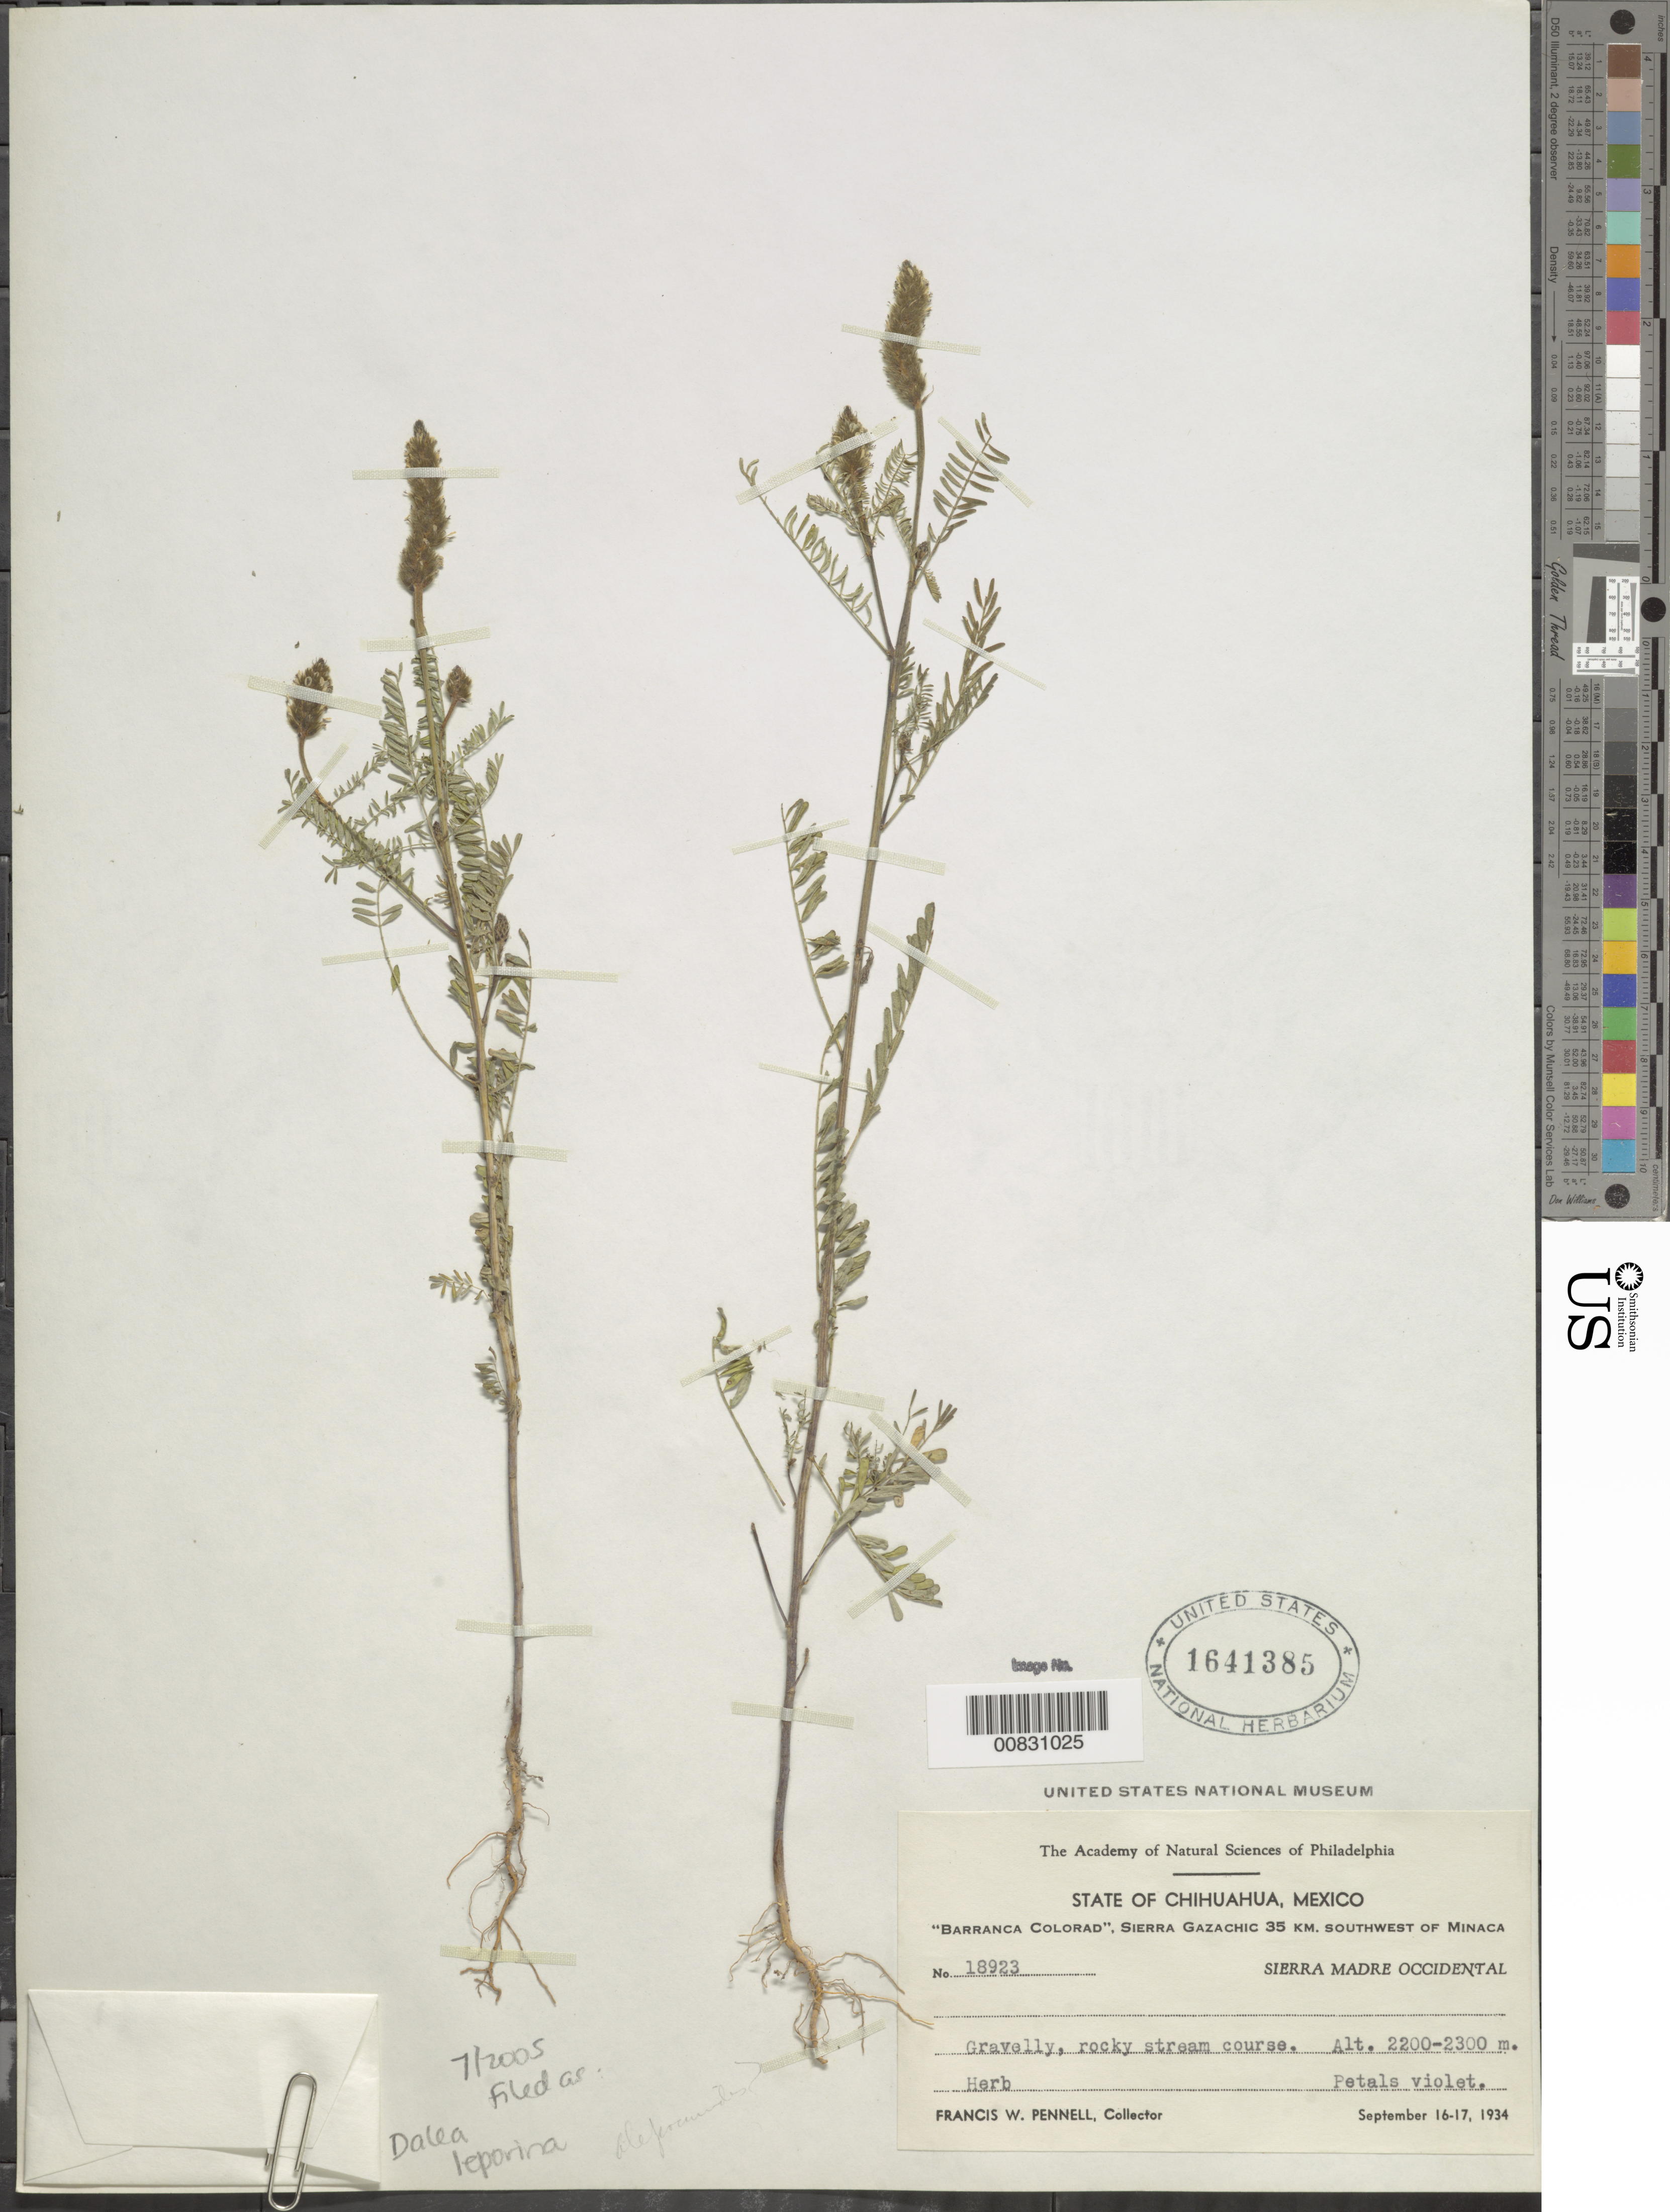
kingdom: Plantae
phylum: Tracheophyta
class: Magnoliopsida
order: Fabales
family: Fabaceae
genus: Dalea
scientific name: Dalea leporina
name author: (Aiton) Bullock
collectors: F. W. Pennell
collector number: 18923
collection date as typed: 16 Sep 1934 to 17 Sep 1934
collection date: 1934-09-16/1934-09-17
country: Mexico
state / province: Chihuahua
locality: Barranca Colorad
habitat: Gravelly, rocky stream course.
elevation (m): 2300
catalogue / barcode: US 1641385